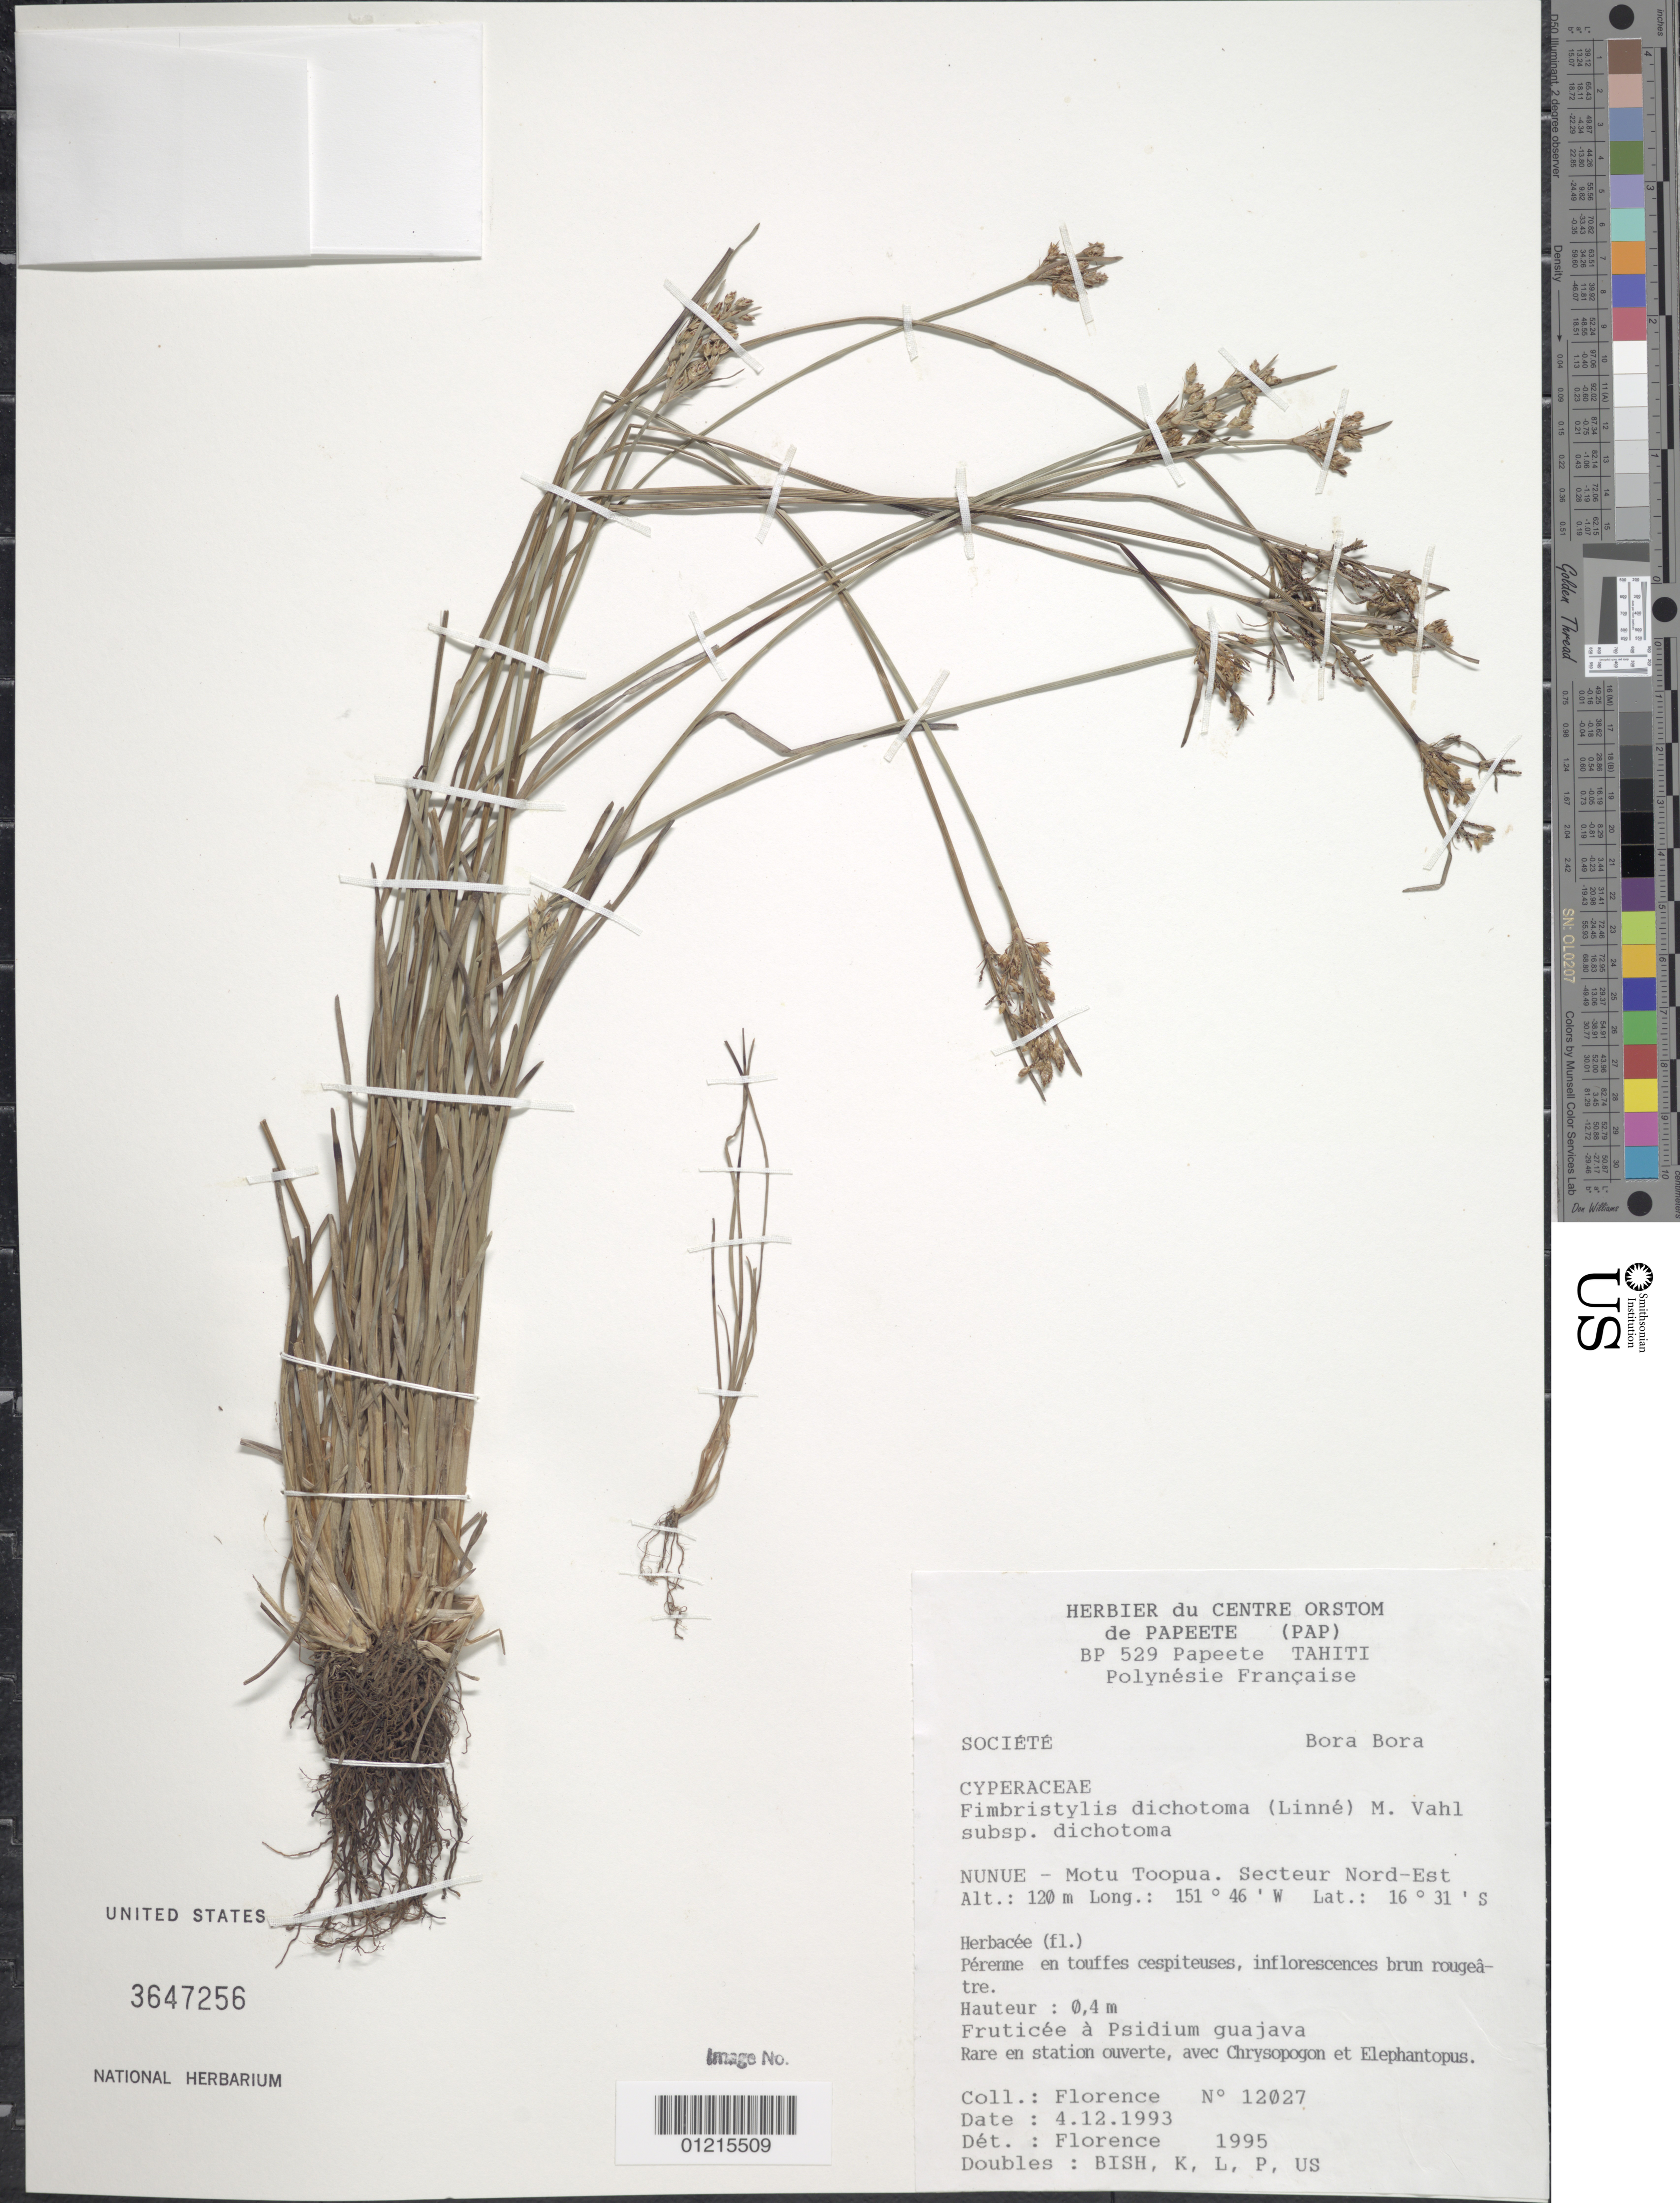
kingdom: Plantae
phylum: Tracheophyta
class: Liliopsida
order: Poales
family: Cyperaceae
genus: Fimbristylis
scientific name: Fimbristylis dichotoma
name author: (L.) Vahl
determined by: Florence, J.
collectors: J. Florence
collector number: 12027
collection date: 1993-12-04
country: French Polynesia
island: Tahiti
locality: Nunue - Motu Toopua. Secteur nord-est.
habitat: Fruiticèe à psidium guajava en station ouverte, avec Chrysopogon et Elephantopus.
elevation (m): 120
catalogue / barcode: US 3647256